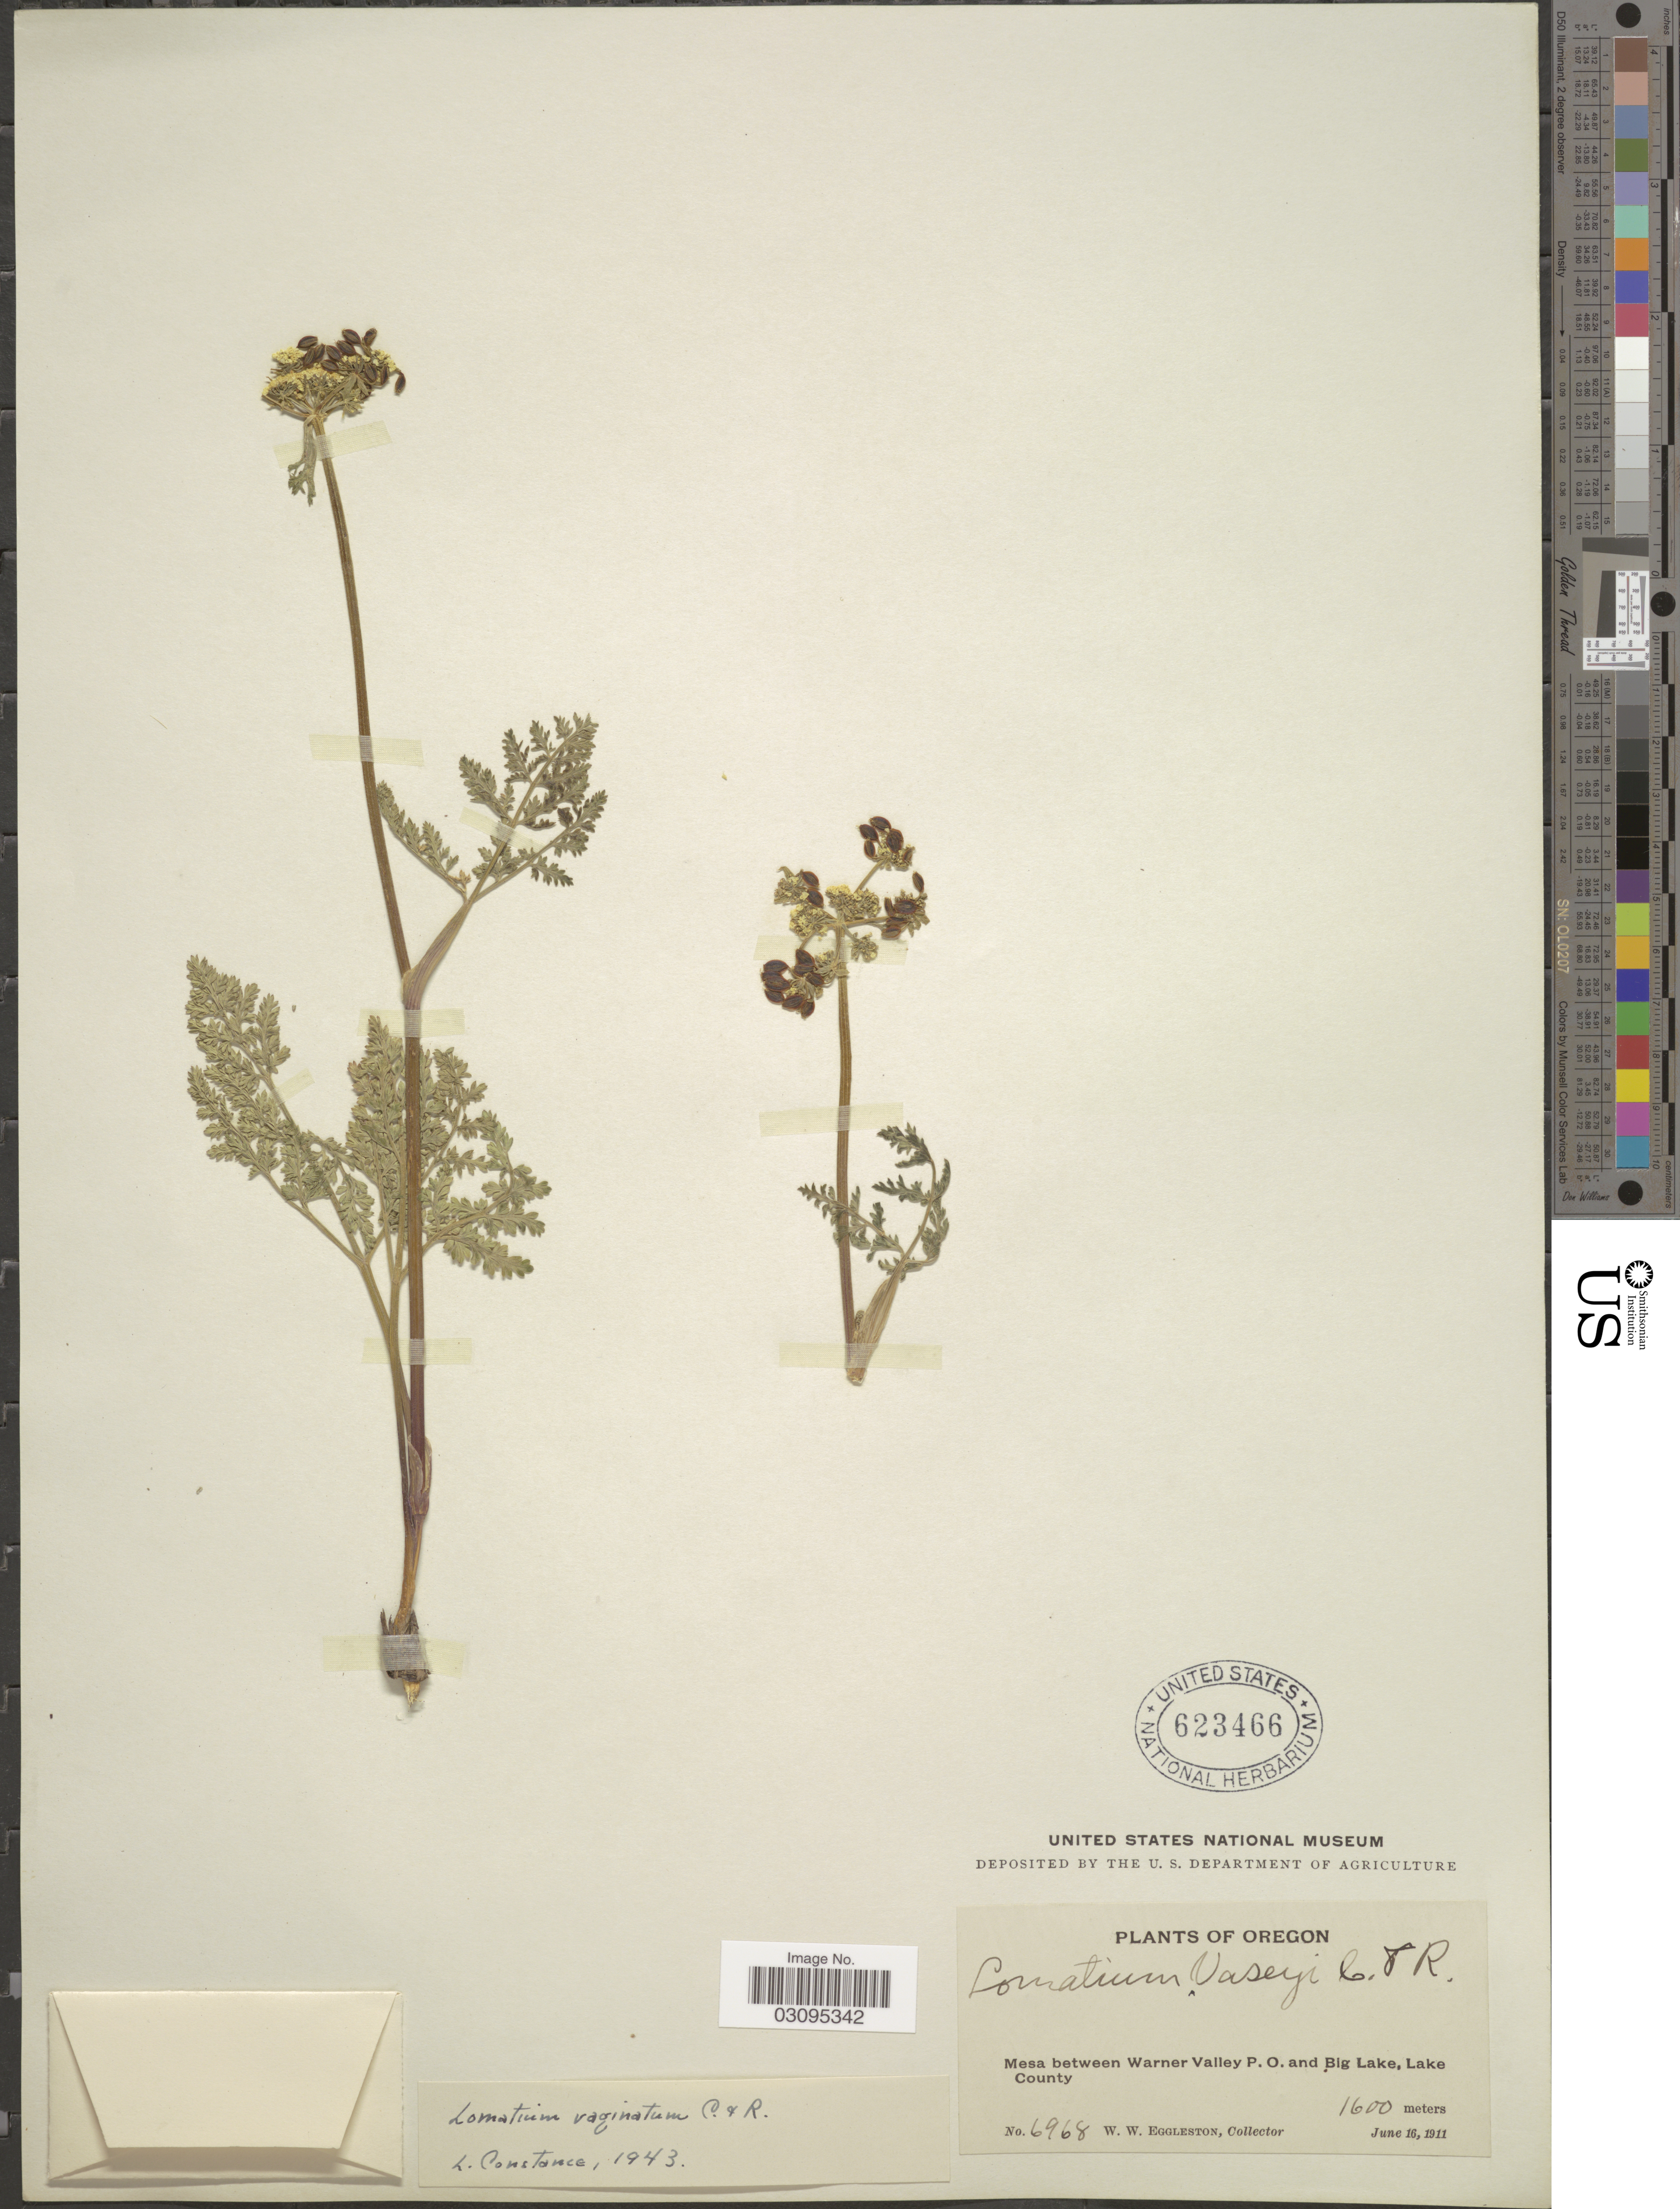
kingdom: Plantae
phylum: Tracheophyta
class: Magnoliopsida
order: Apiales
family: Apiaceae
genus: Lomatium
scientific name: Lomatium vaginatum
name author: J.M. Coult. & Rose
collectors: W. W. Eggleston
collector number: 6968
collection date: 1911-06-16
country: United States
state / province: Oregon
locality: Mesa between Warner Valley P. O and Big Lake, Lake County.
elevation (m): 1600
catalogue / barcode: US 623466